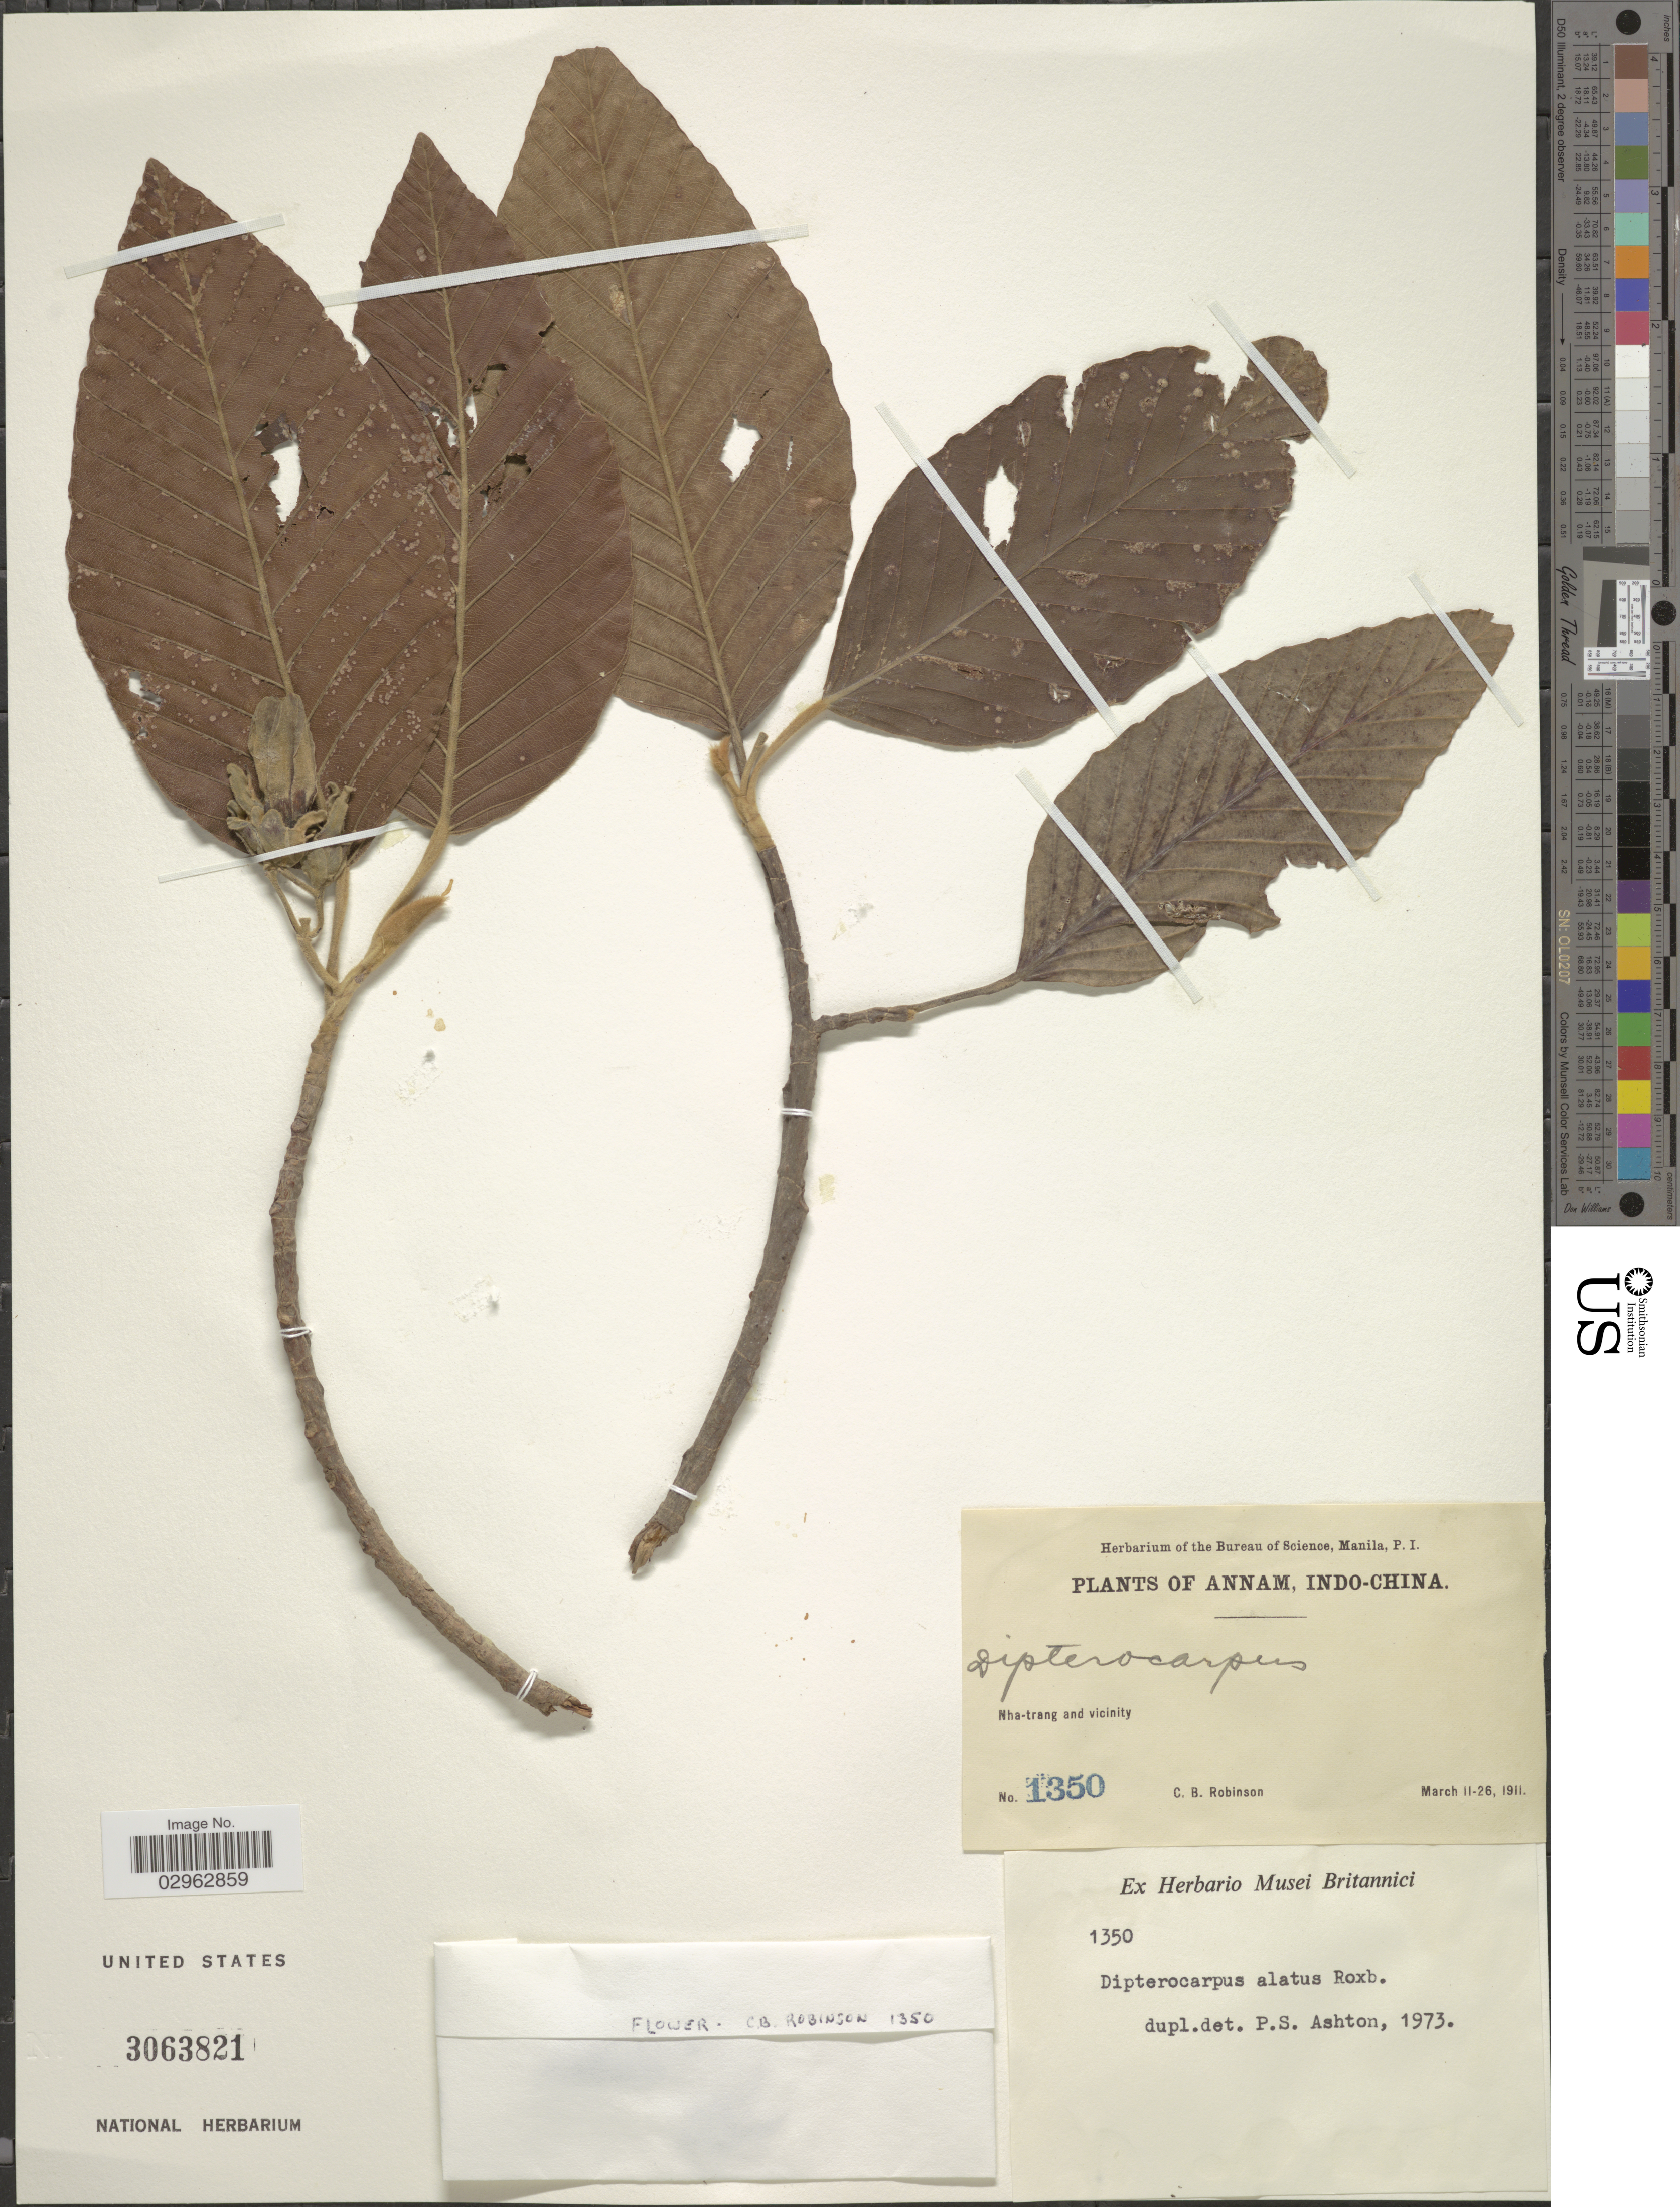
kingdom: Plantae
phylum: Tracheophyta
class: Magnoliopsida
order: Malvales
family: Dipterocarpaceae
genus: Dipterocarpus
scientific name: Dipterocarpus alatus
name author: Roxb.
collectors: C. Robinson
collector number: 1350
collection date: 1911-03-11/1911-03-26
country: Vietnam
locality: Annam, Indo-China. Nha-trang and vicinity.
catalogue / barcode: US 3063821